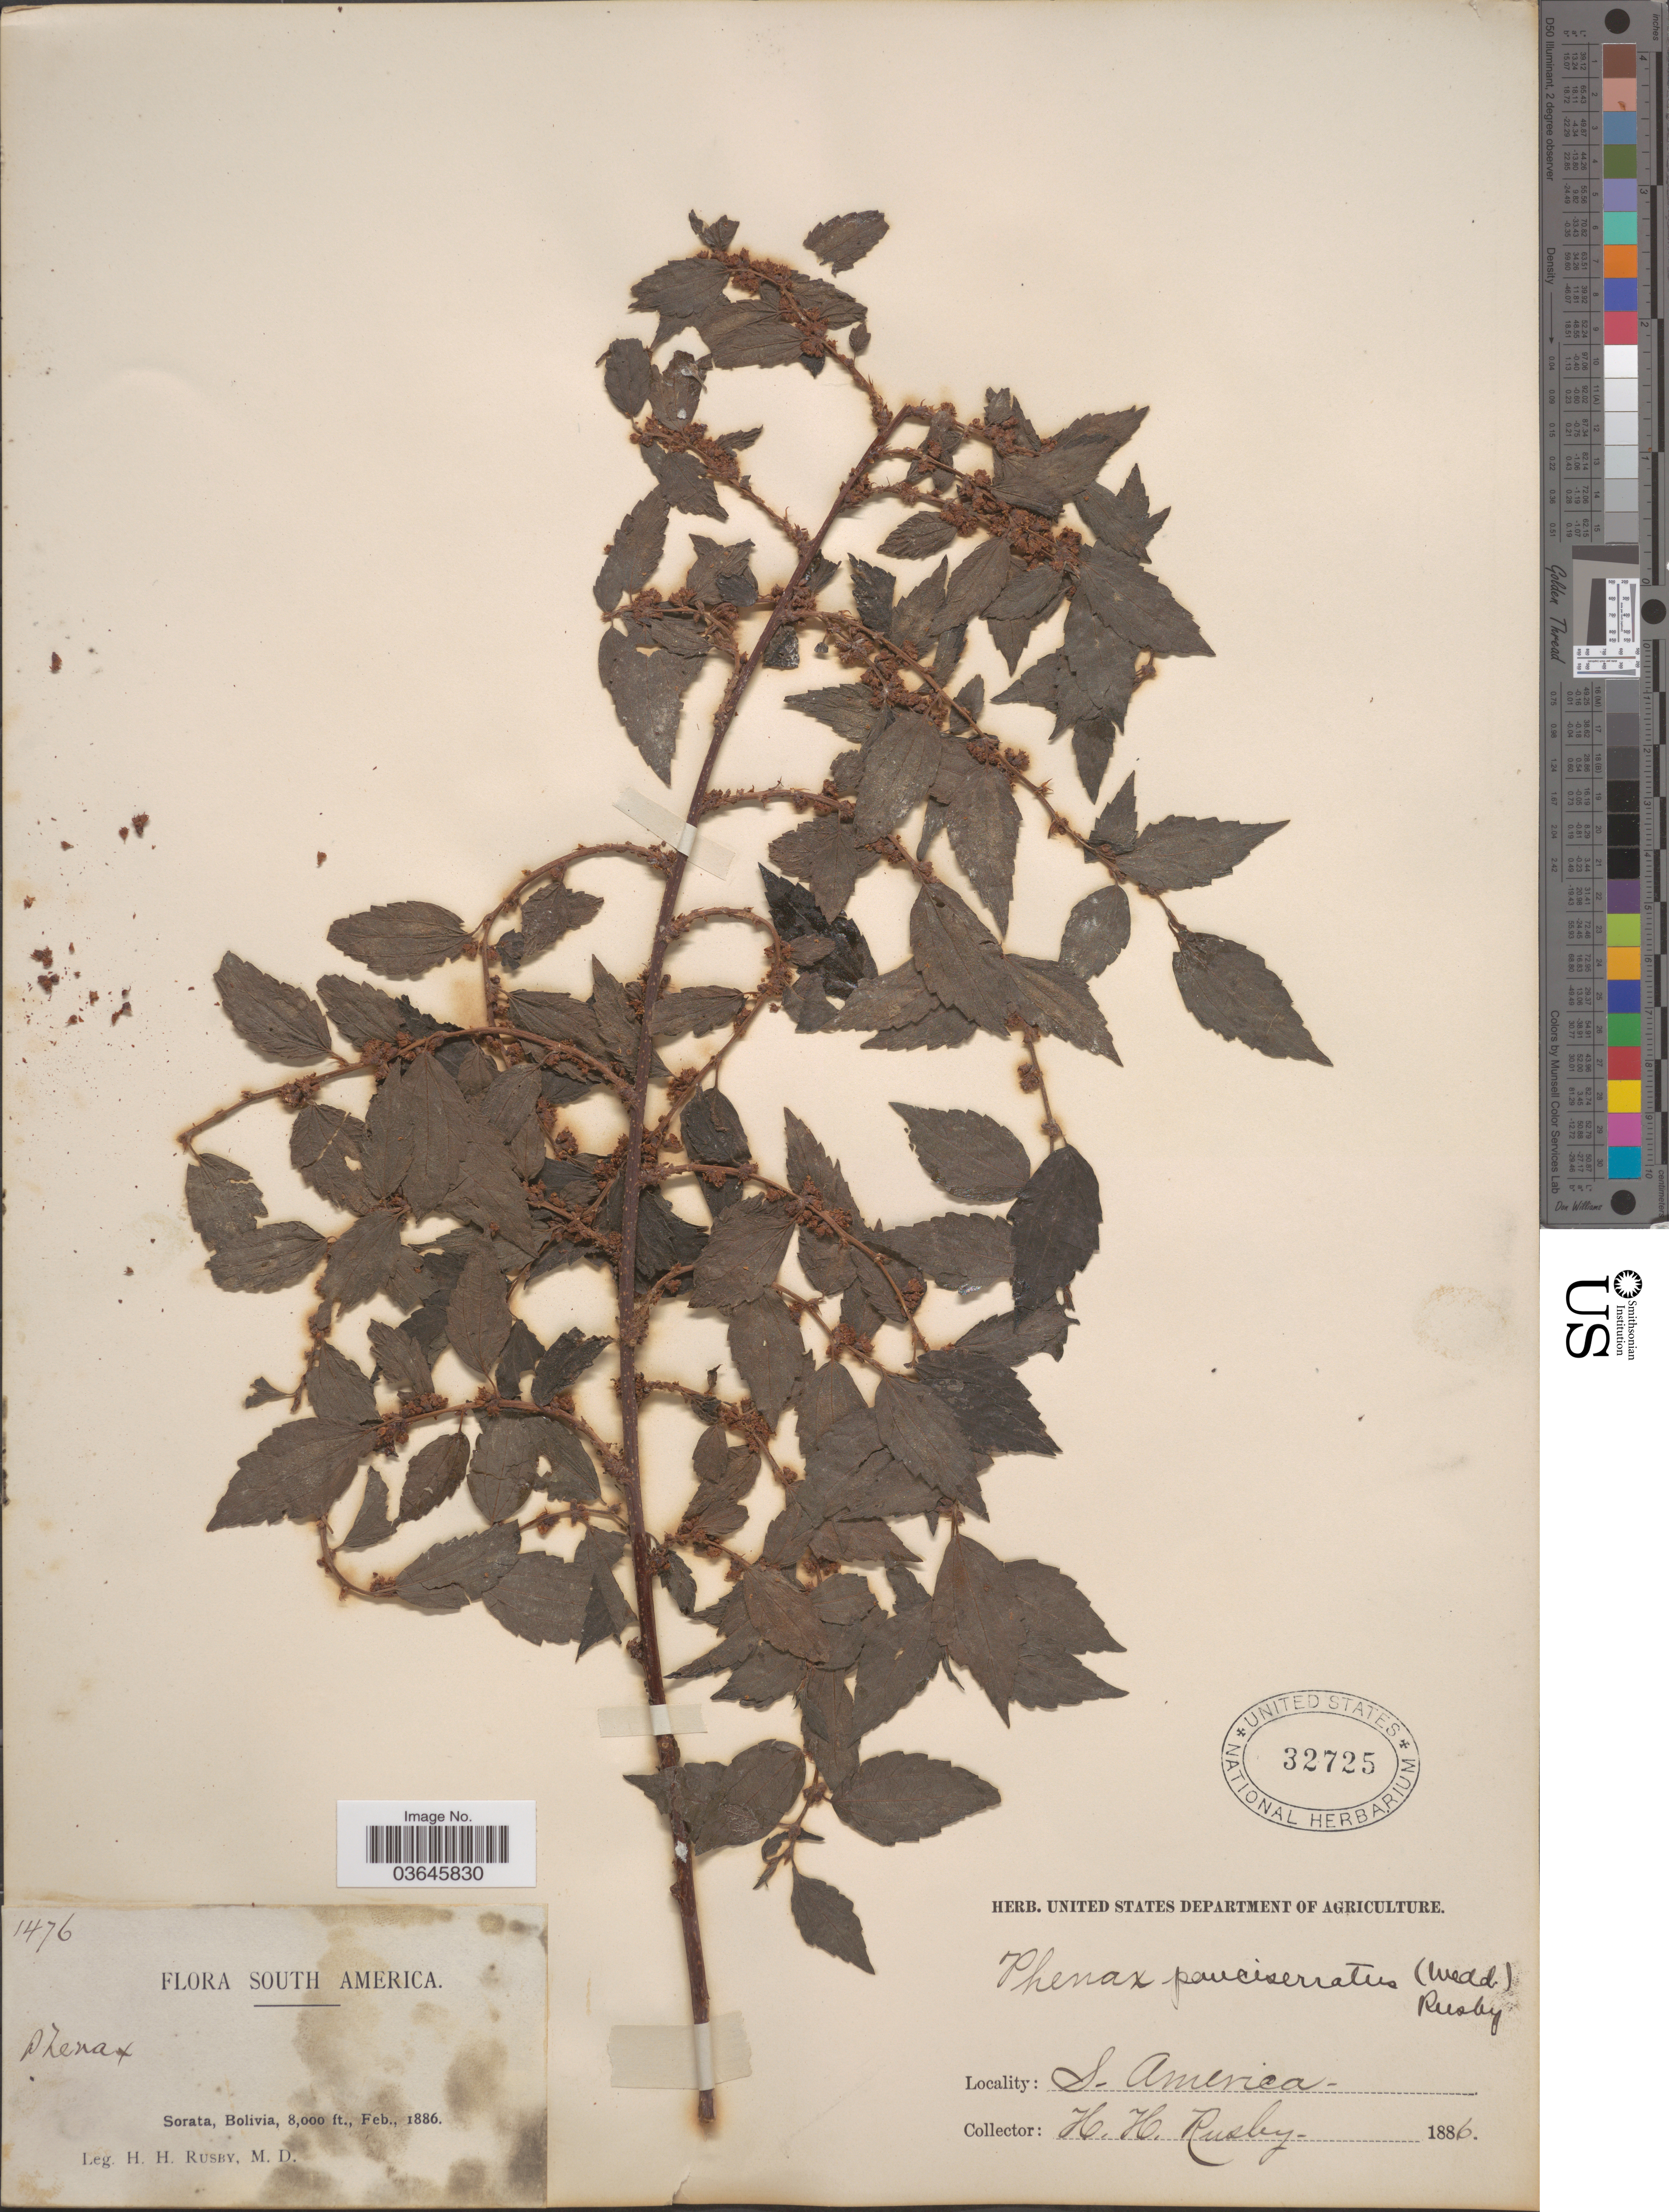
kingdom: Plantae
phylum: Tracheophyta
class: Magnoliopsida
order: Rosales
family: Urticaceae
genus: Phenax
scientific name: Phenax pauciserratus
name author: (Wedd.) Rusby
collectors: H. H. Rusby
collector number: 1476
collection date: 1886-02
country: Bolivia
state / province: La Páz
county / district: Larecaja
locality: Sorata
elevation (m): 2438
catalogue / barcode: US 32725